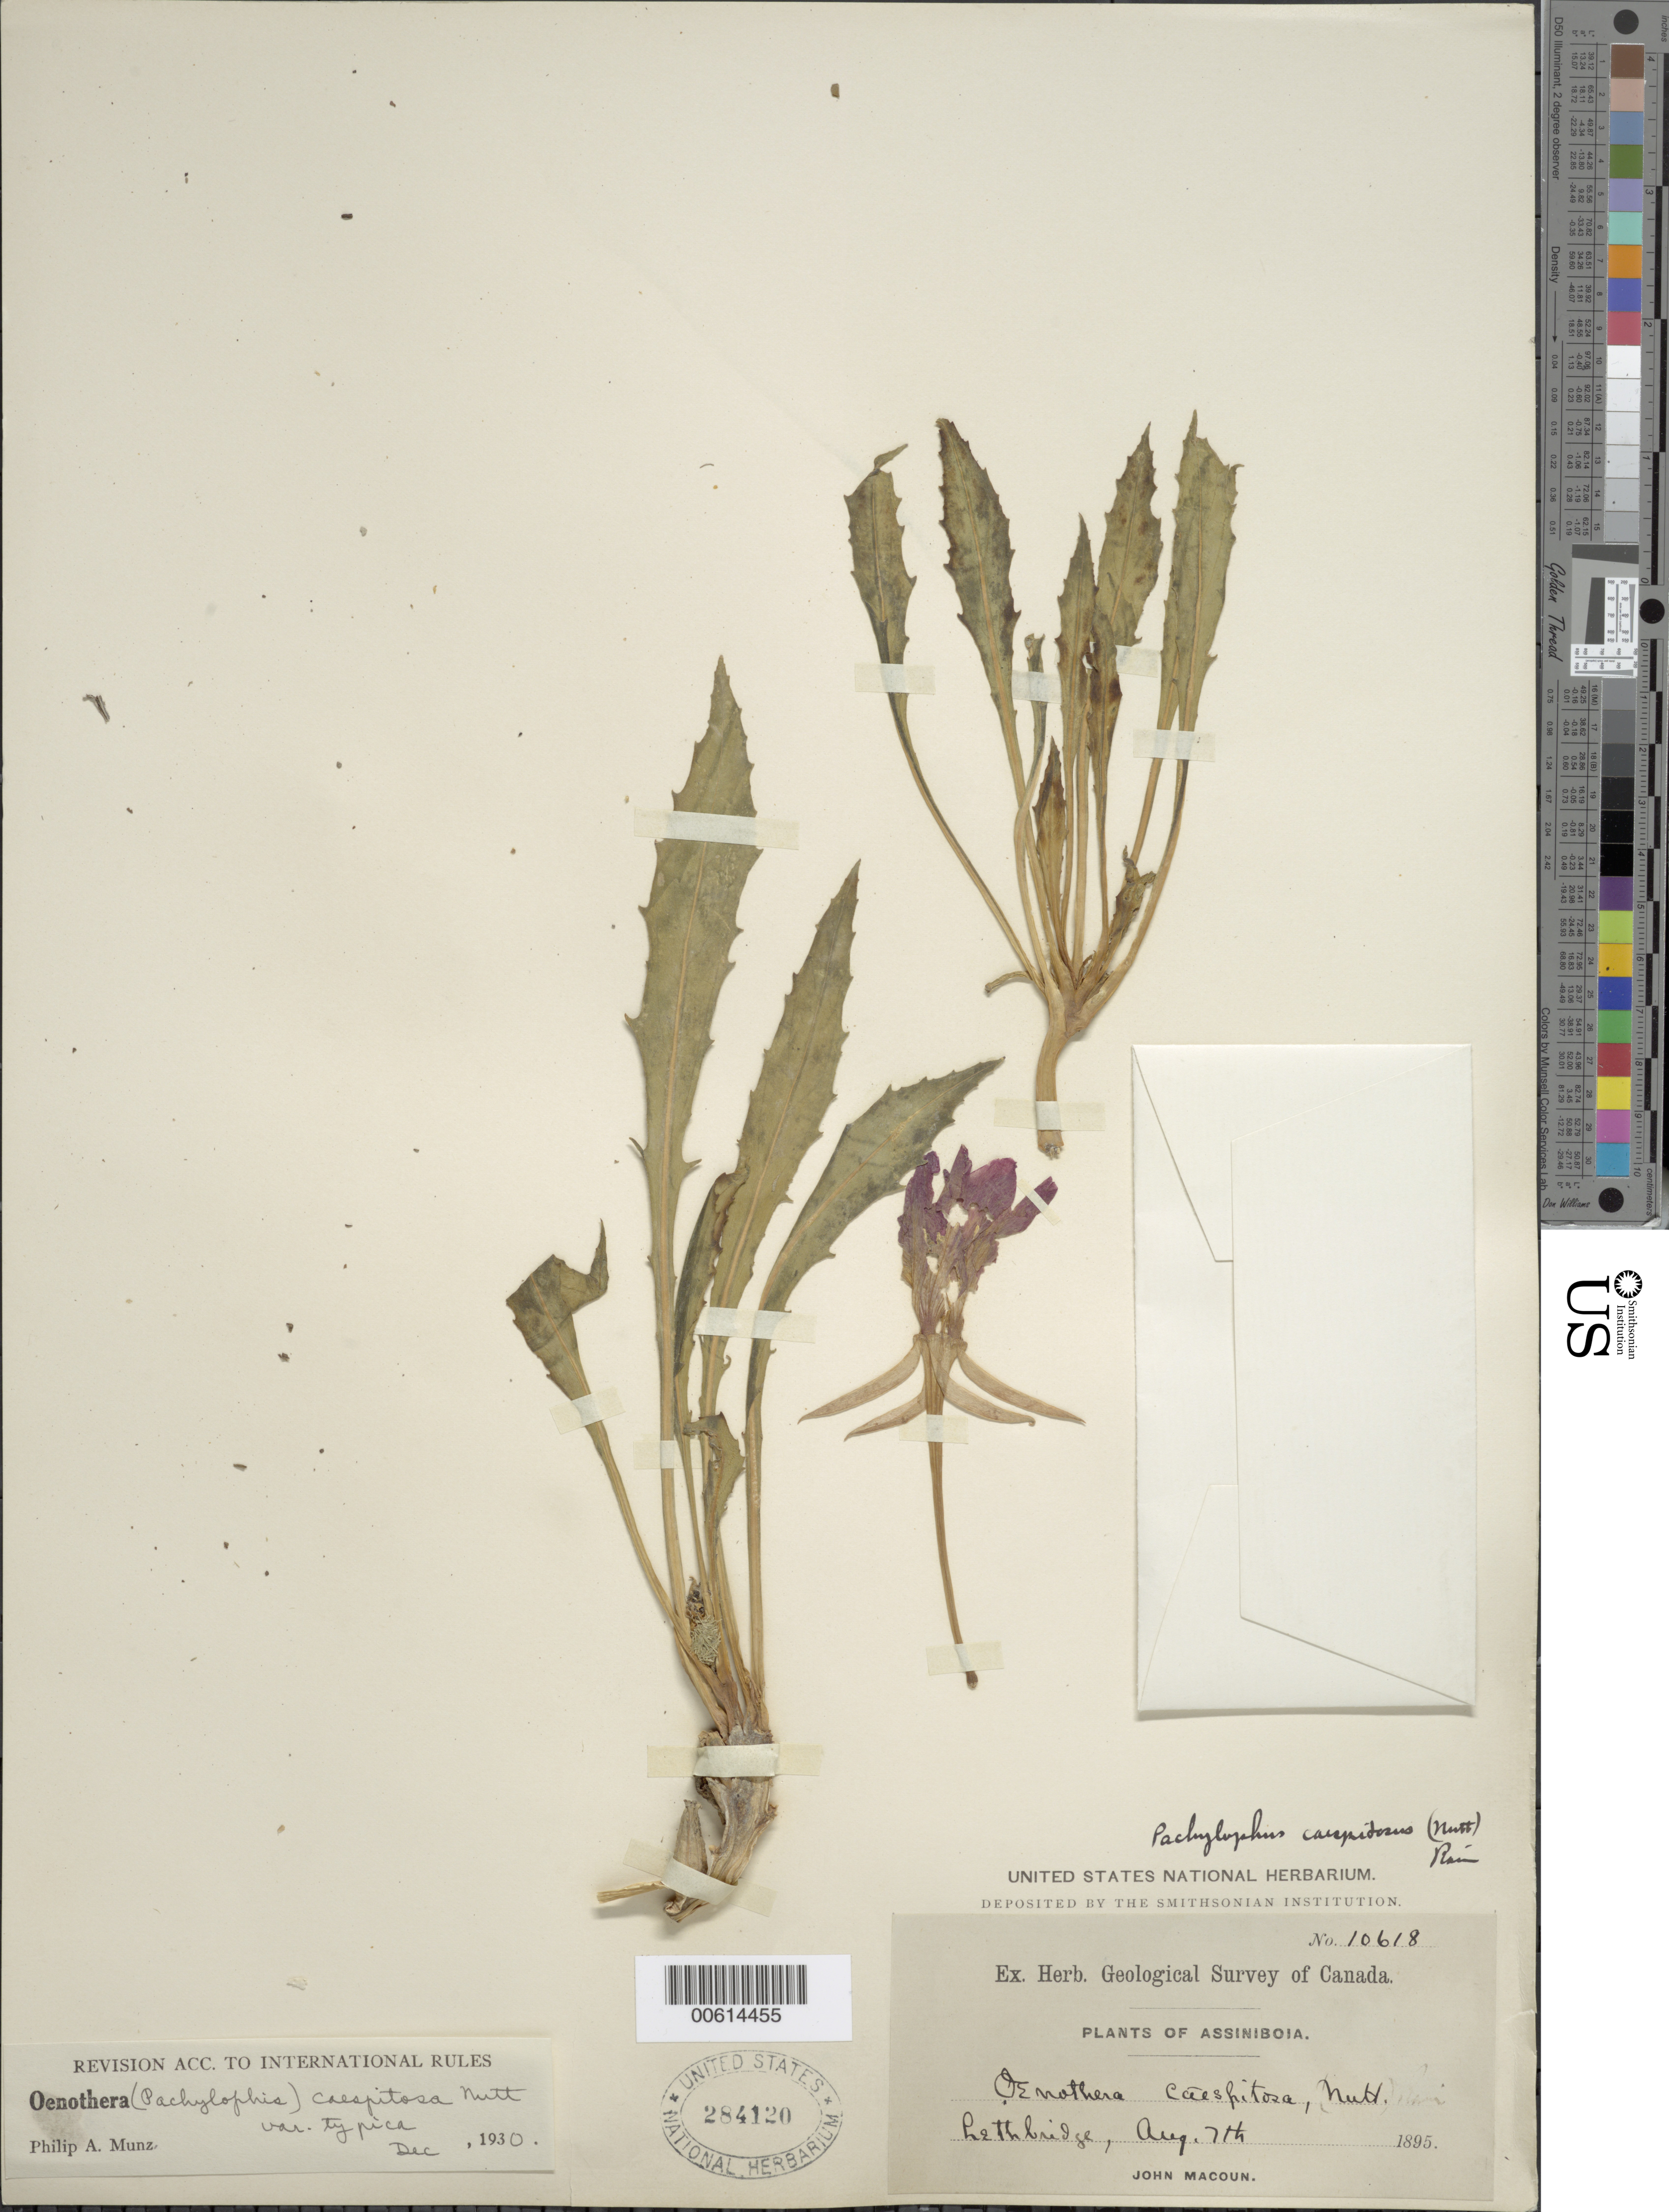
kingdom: Plantae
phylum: Tracheophyta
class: Magnoliopsida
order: Myrtales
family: Onagraceae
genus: Oenothera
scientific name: Oenothera cespitosa subsp. cespitosa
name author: Nutt.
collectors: J. Macoun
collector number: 10618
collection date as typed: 07 Aug 1895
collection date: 1895-08-07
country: Canada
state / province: Alberta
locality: Assiniboia, Lethbridge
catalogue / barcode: US 284120